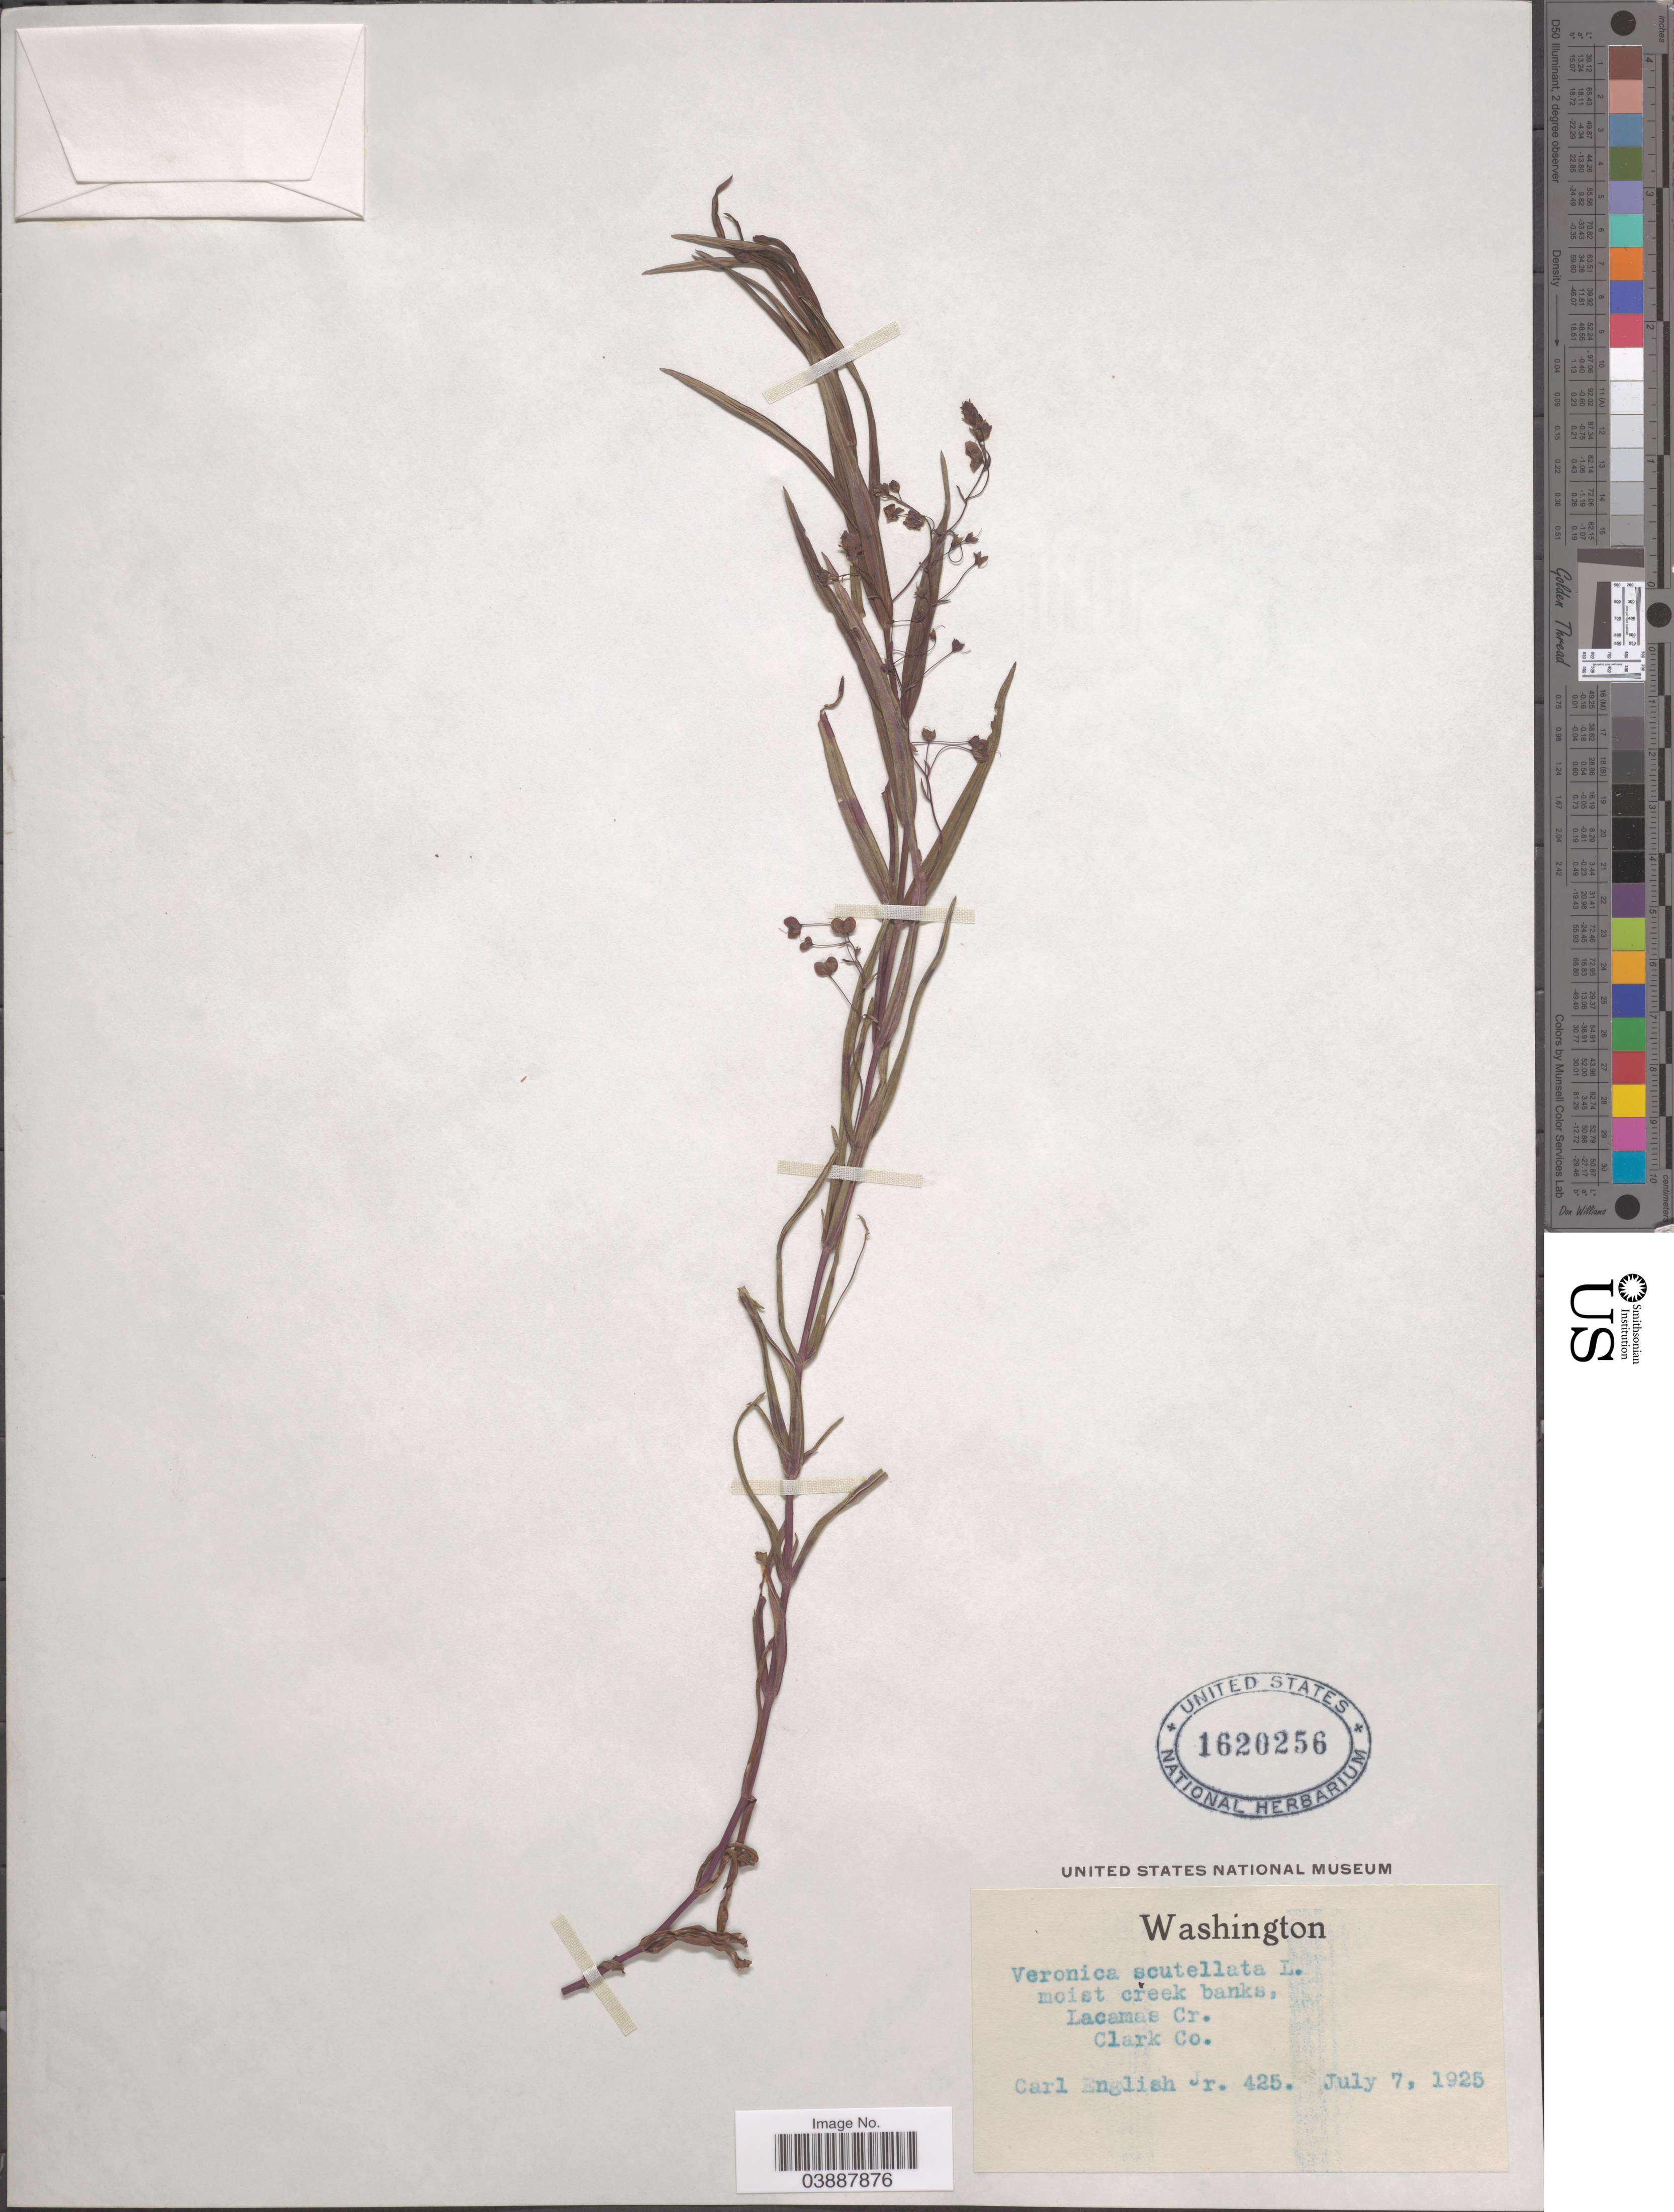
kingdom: Plantae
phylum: Tracheophyta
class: Magnoliopsida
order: Lamiales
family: Plantaginaceae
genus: Veronica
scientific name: Veronica scutellata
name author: L.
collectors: C. English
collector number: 425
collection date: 1925-07-07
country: United States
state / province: Washington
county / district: Clark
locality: Moist creek banks, Lacamas Cr. Clark Co.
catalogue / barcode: US 1620256